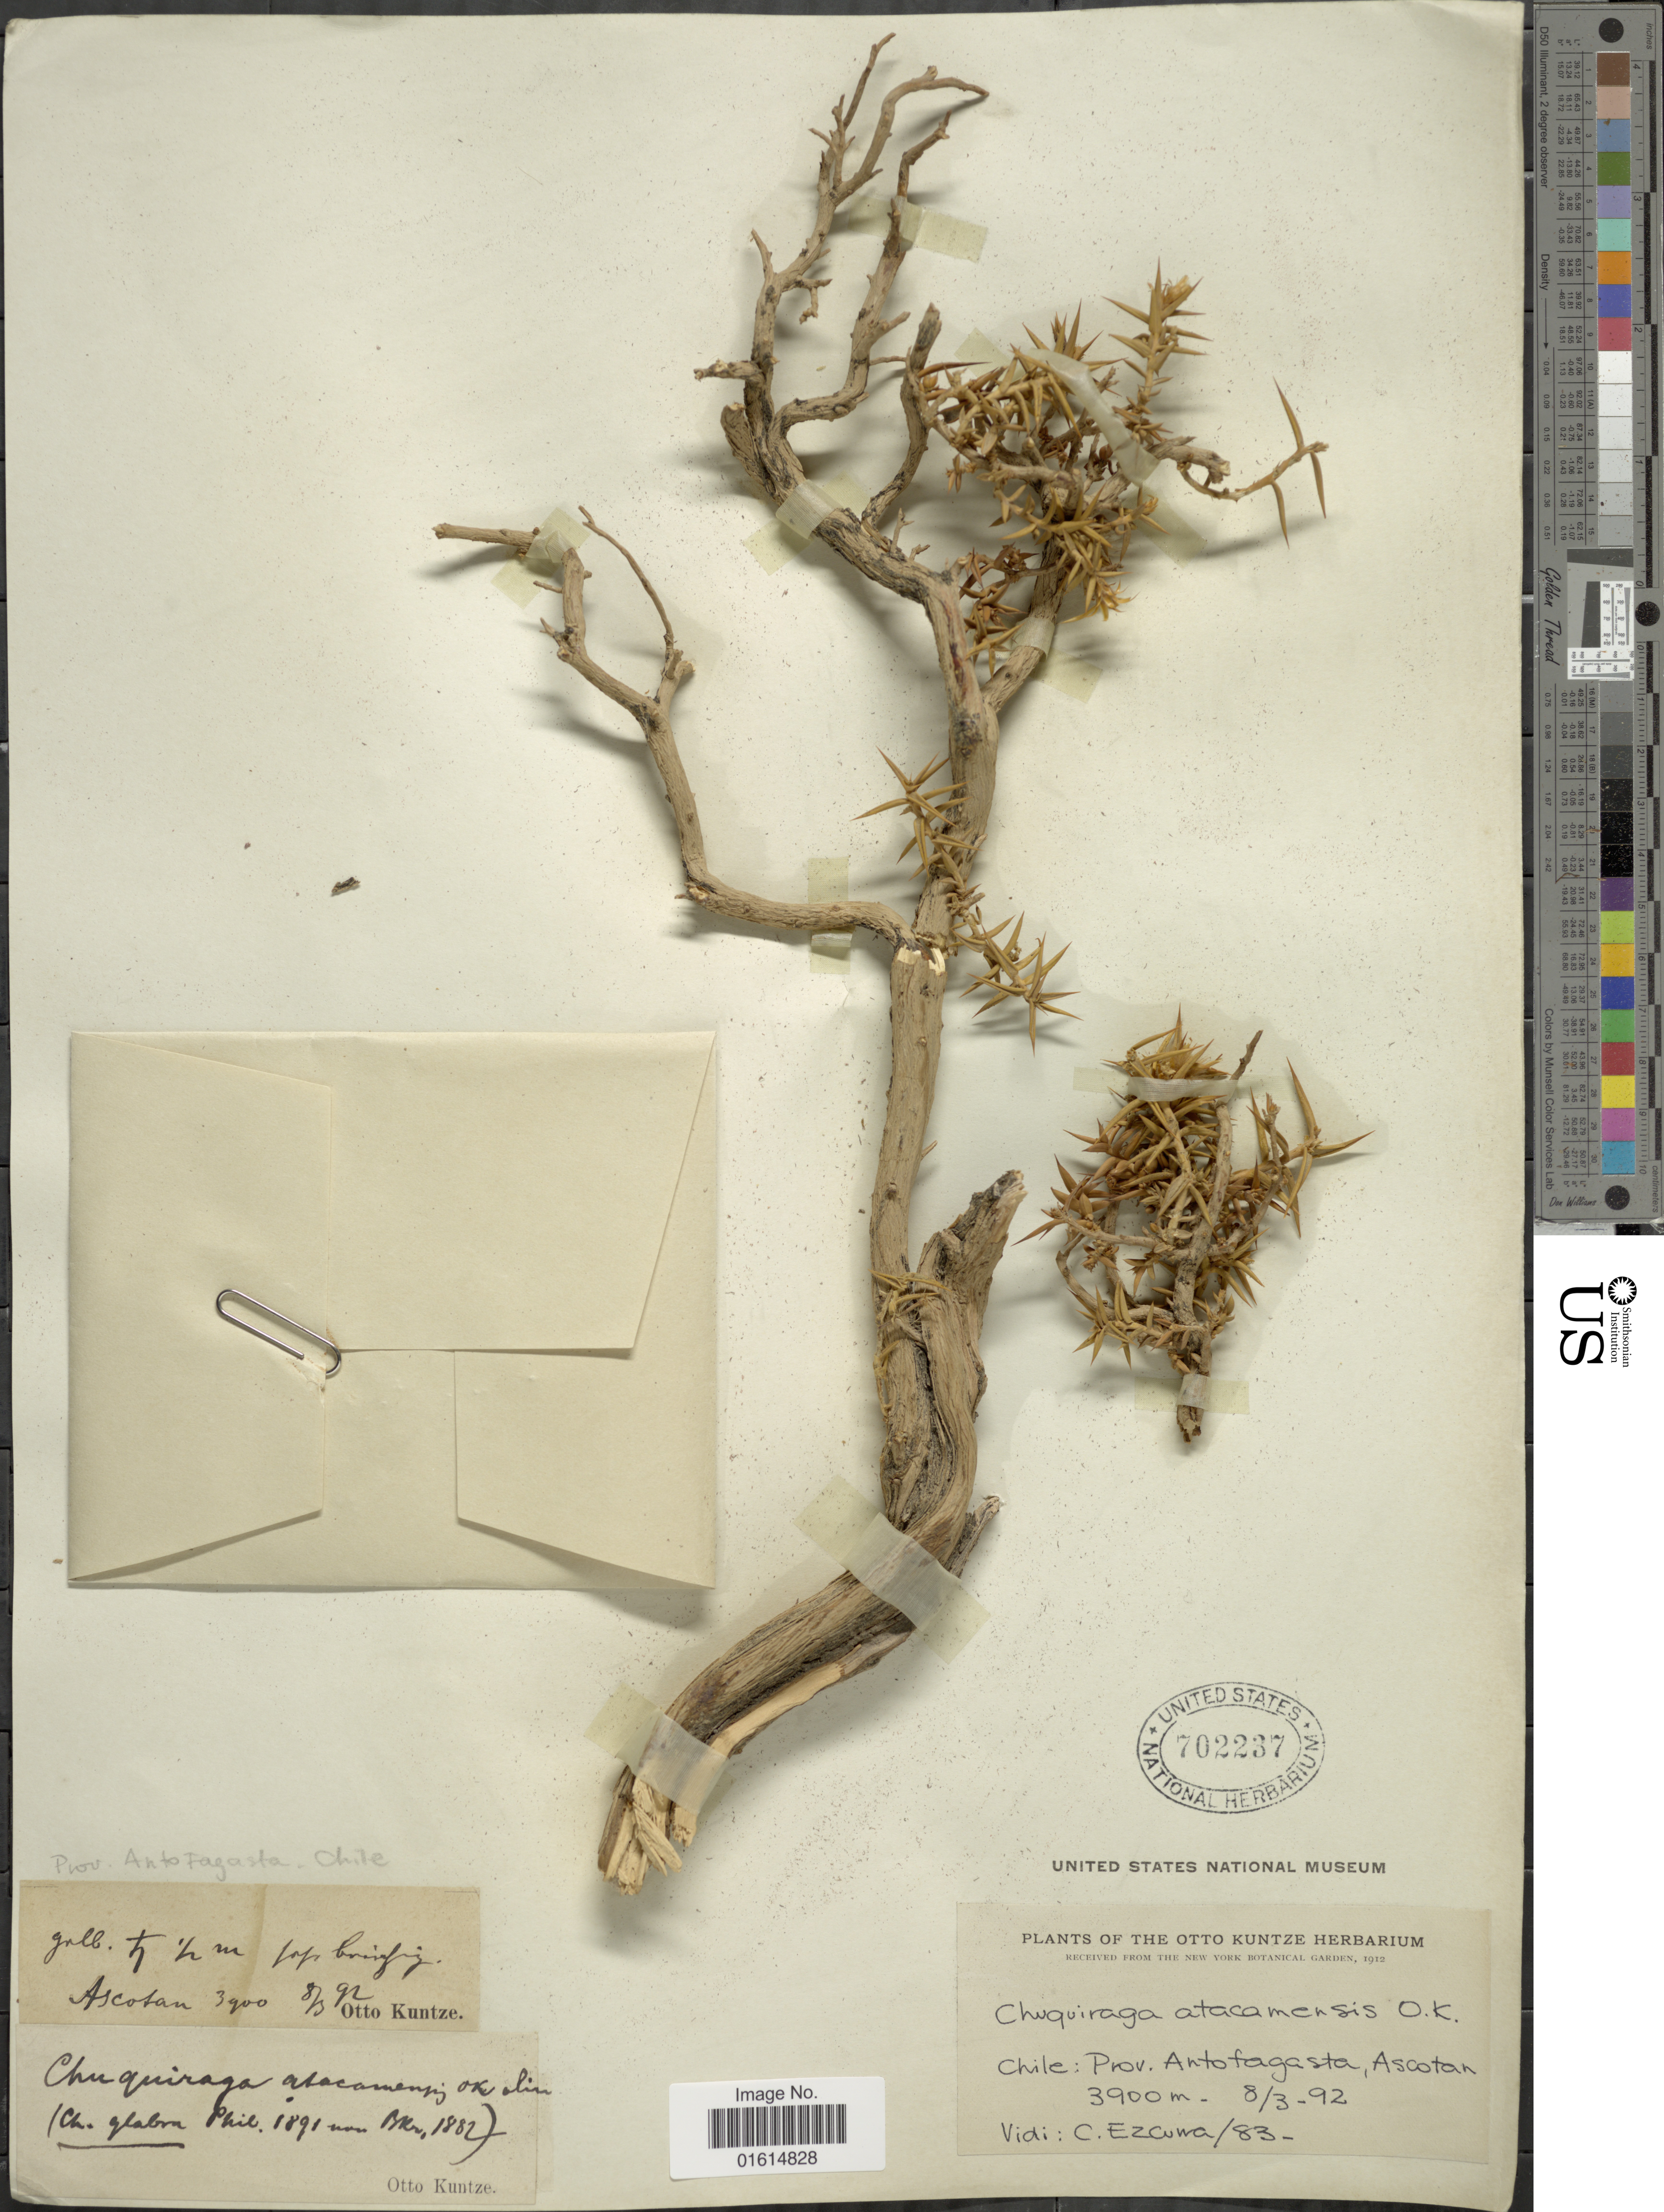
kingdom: Plantae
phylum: Tracheophyta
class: Magnoliopsida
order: Asterales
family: Asteraceae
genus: Chuquiraga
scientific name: Chuquiraga atacamensis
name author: Kuntze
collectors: C.E.O. Kuntze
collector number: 83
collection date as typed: Transcribed d/m/y: 8/3/92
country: Chile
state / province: Antofagasta (II)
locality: Ascotan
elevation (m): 3900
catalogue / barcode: US 702237